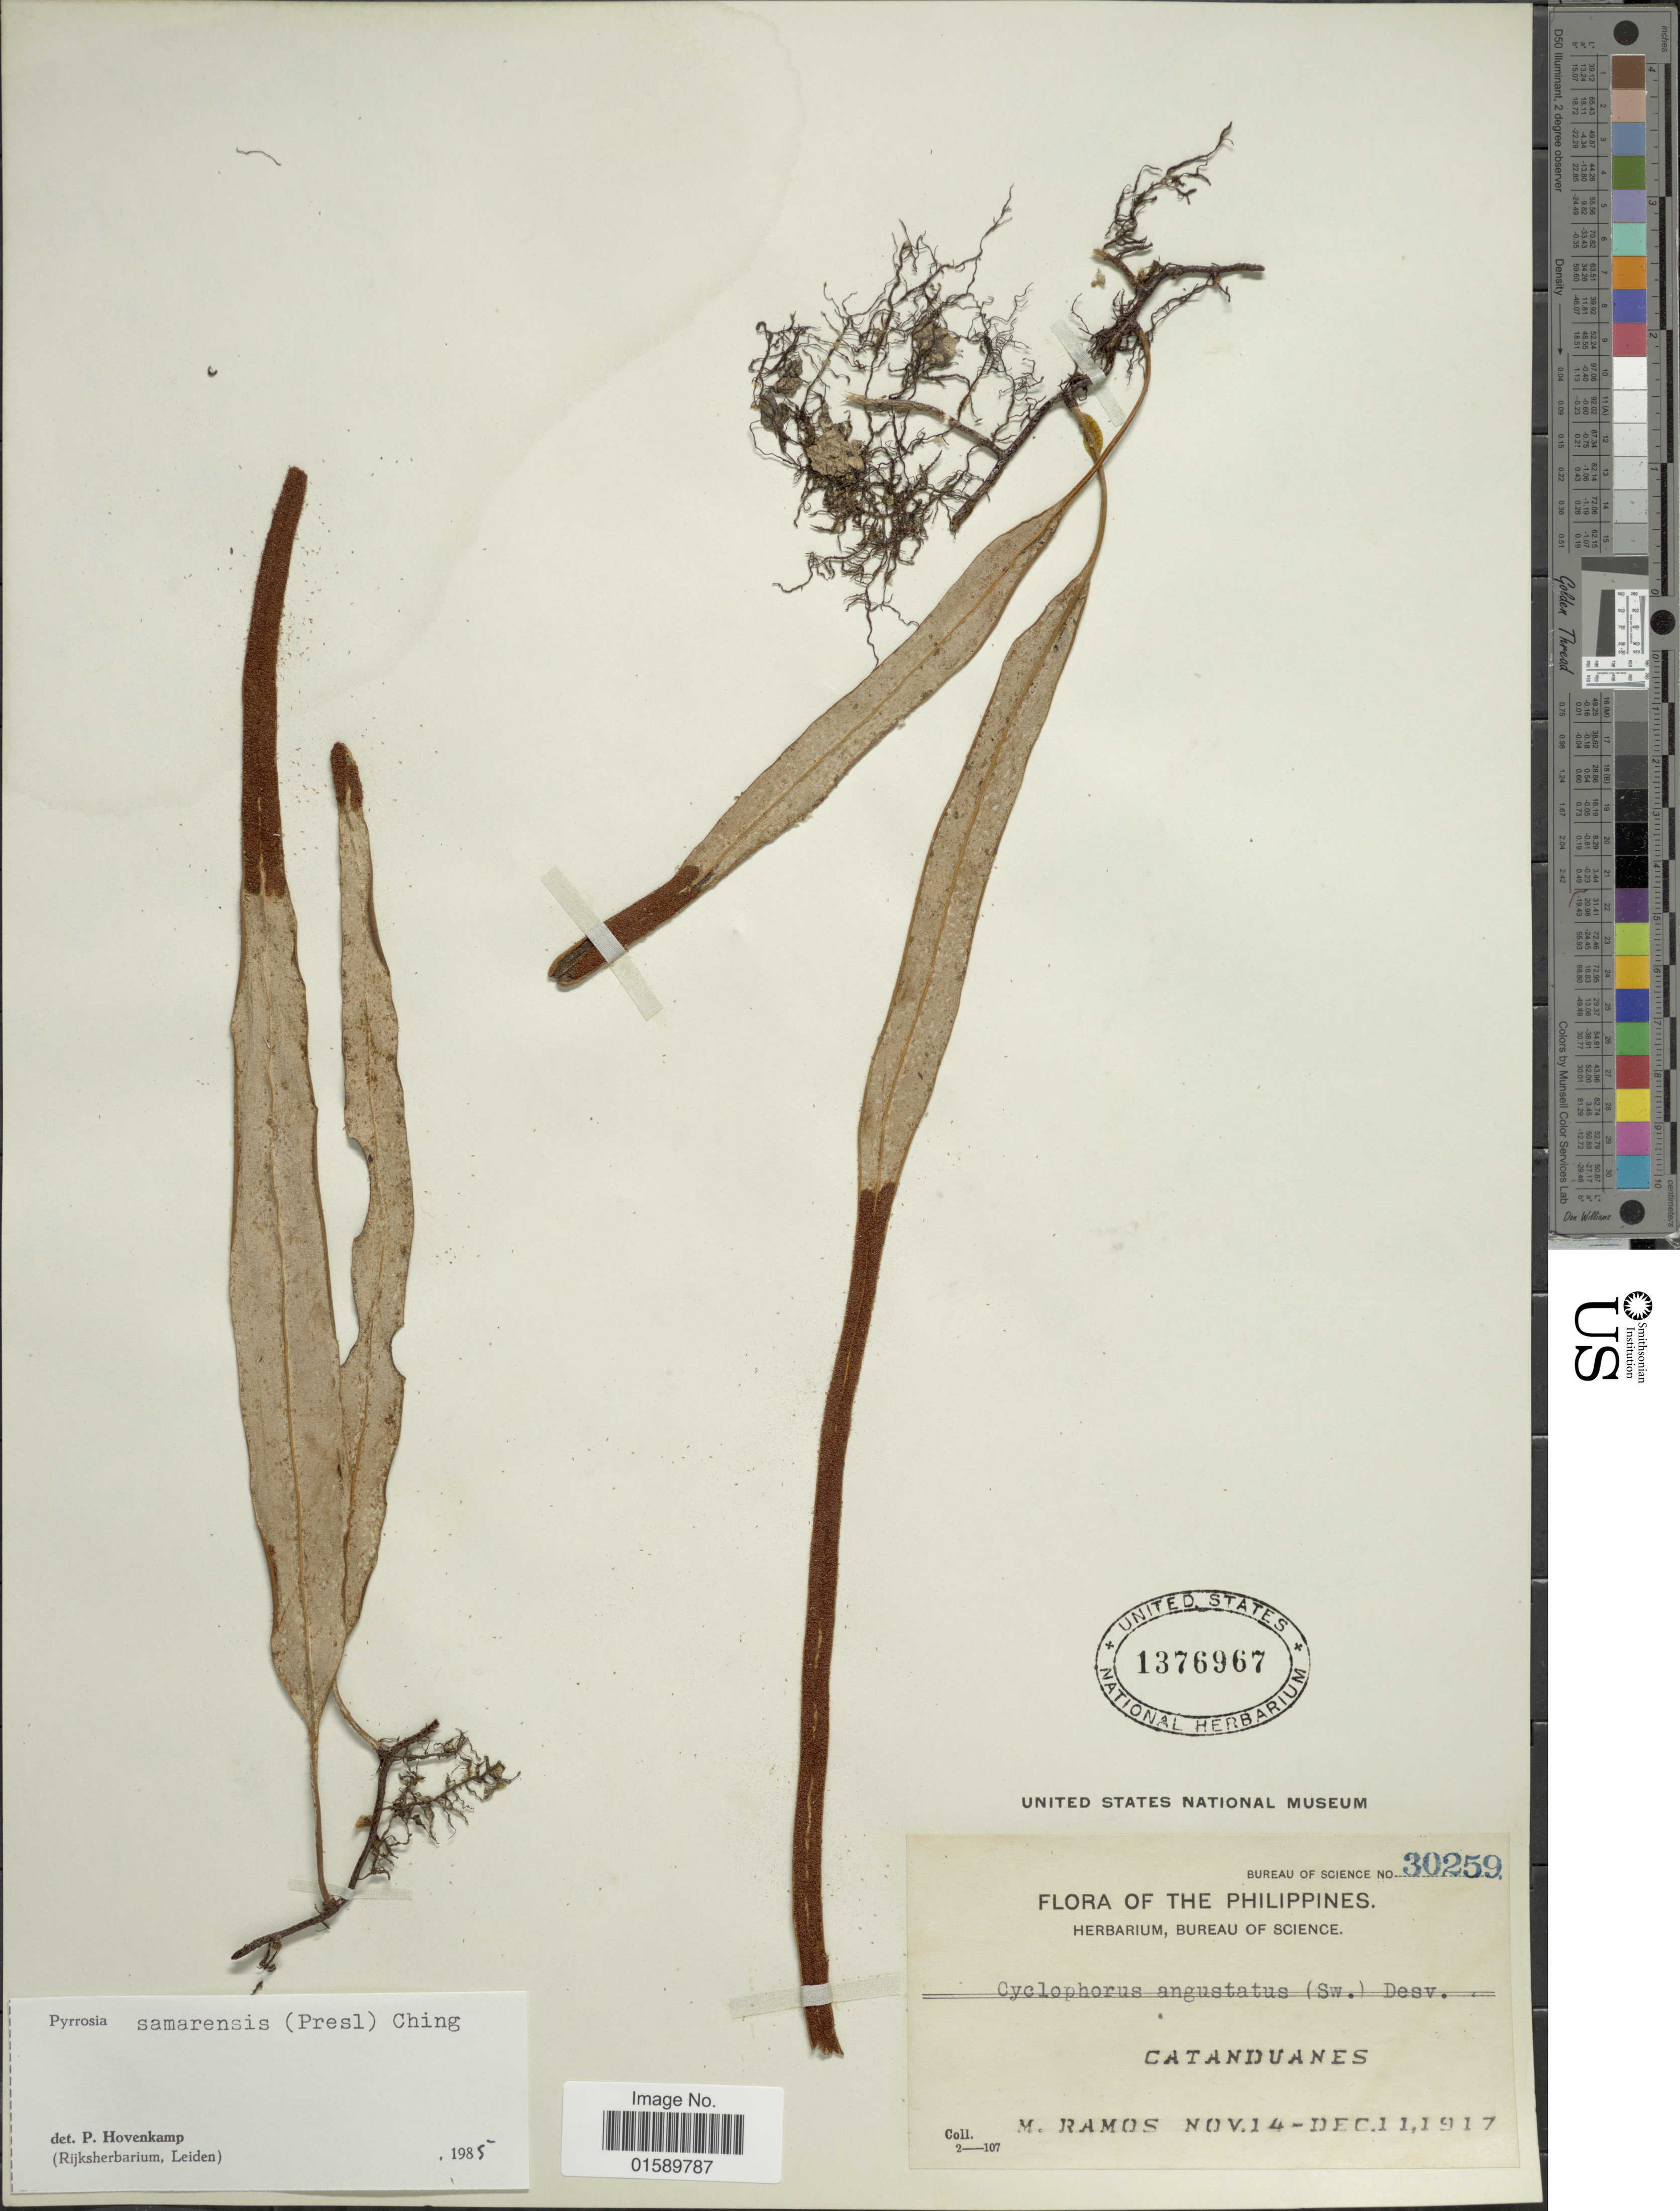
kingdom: Plantae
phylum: Tracheophyta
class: Polypodiopsida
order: Polypodiales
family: Polypodiaceae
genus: Pyrrosia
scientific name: Pyrrosia samarensis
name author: (C. Presl) Ching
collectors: M. Ramos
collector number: Bureau of science 30259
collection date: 1917-11-14/1917-12-11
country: Philippines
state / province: Bicol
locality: Catanduanes.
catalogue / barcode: US 1376967